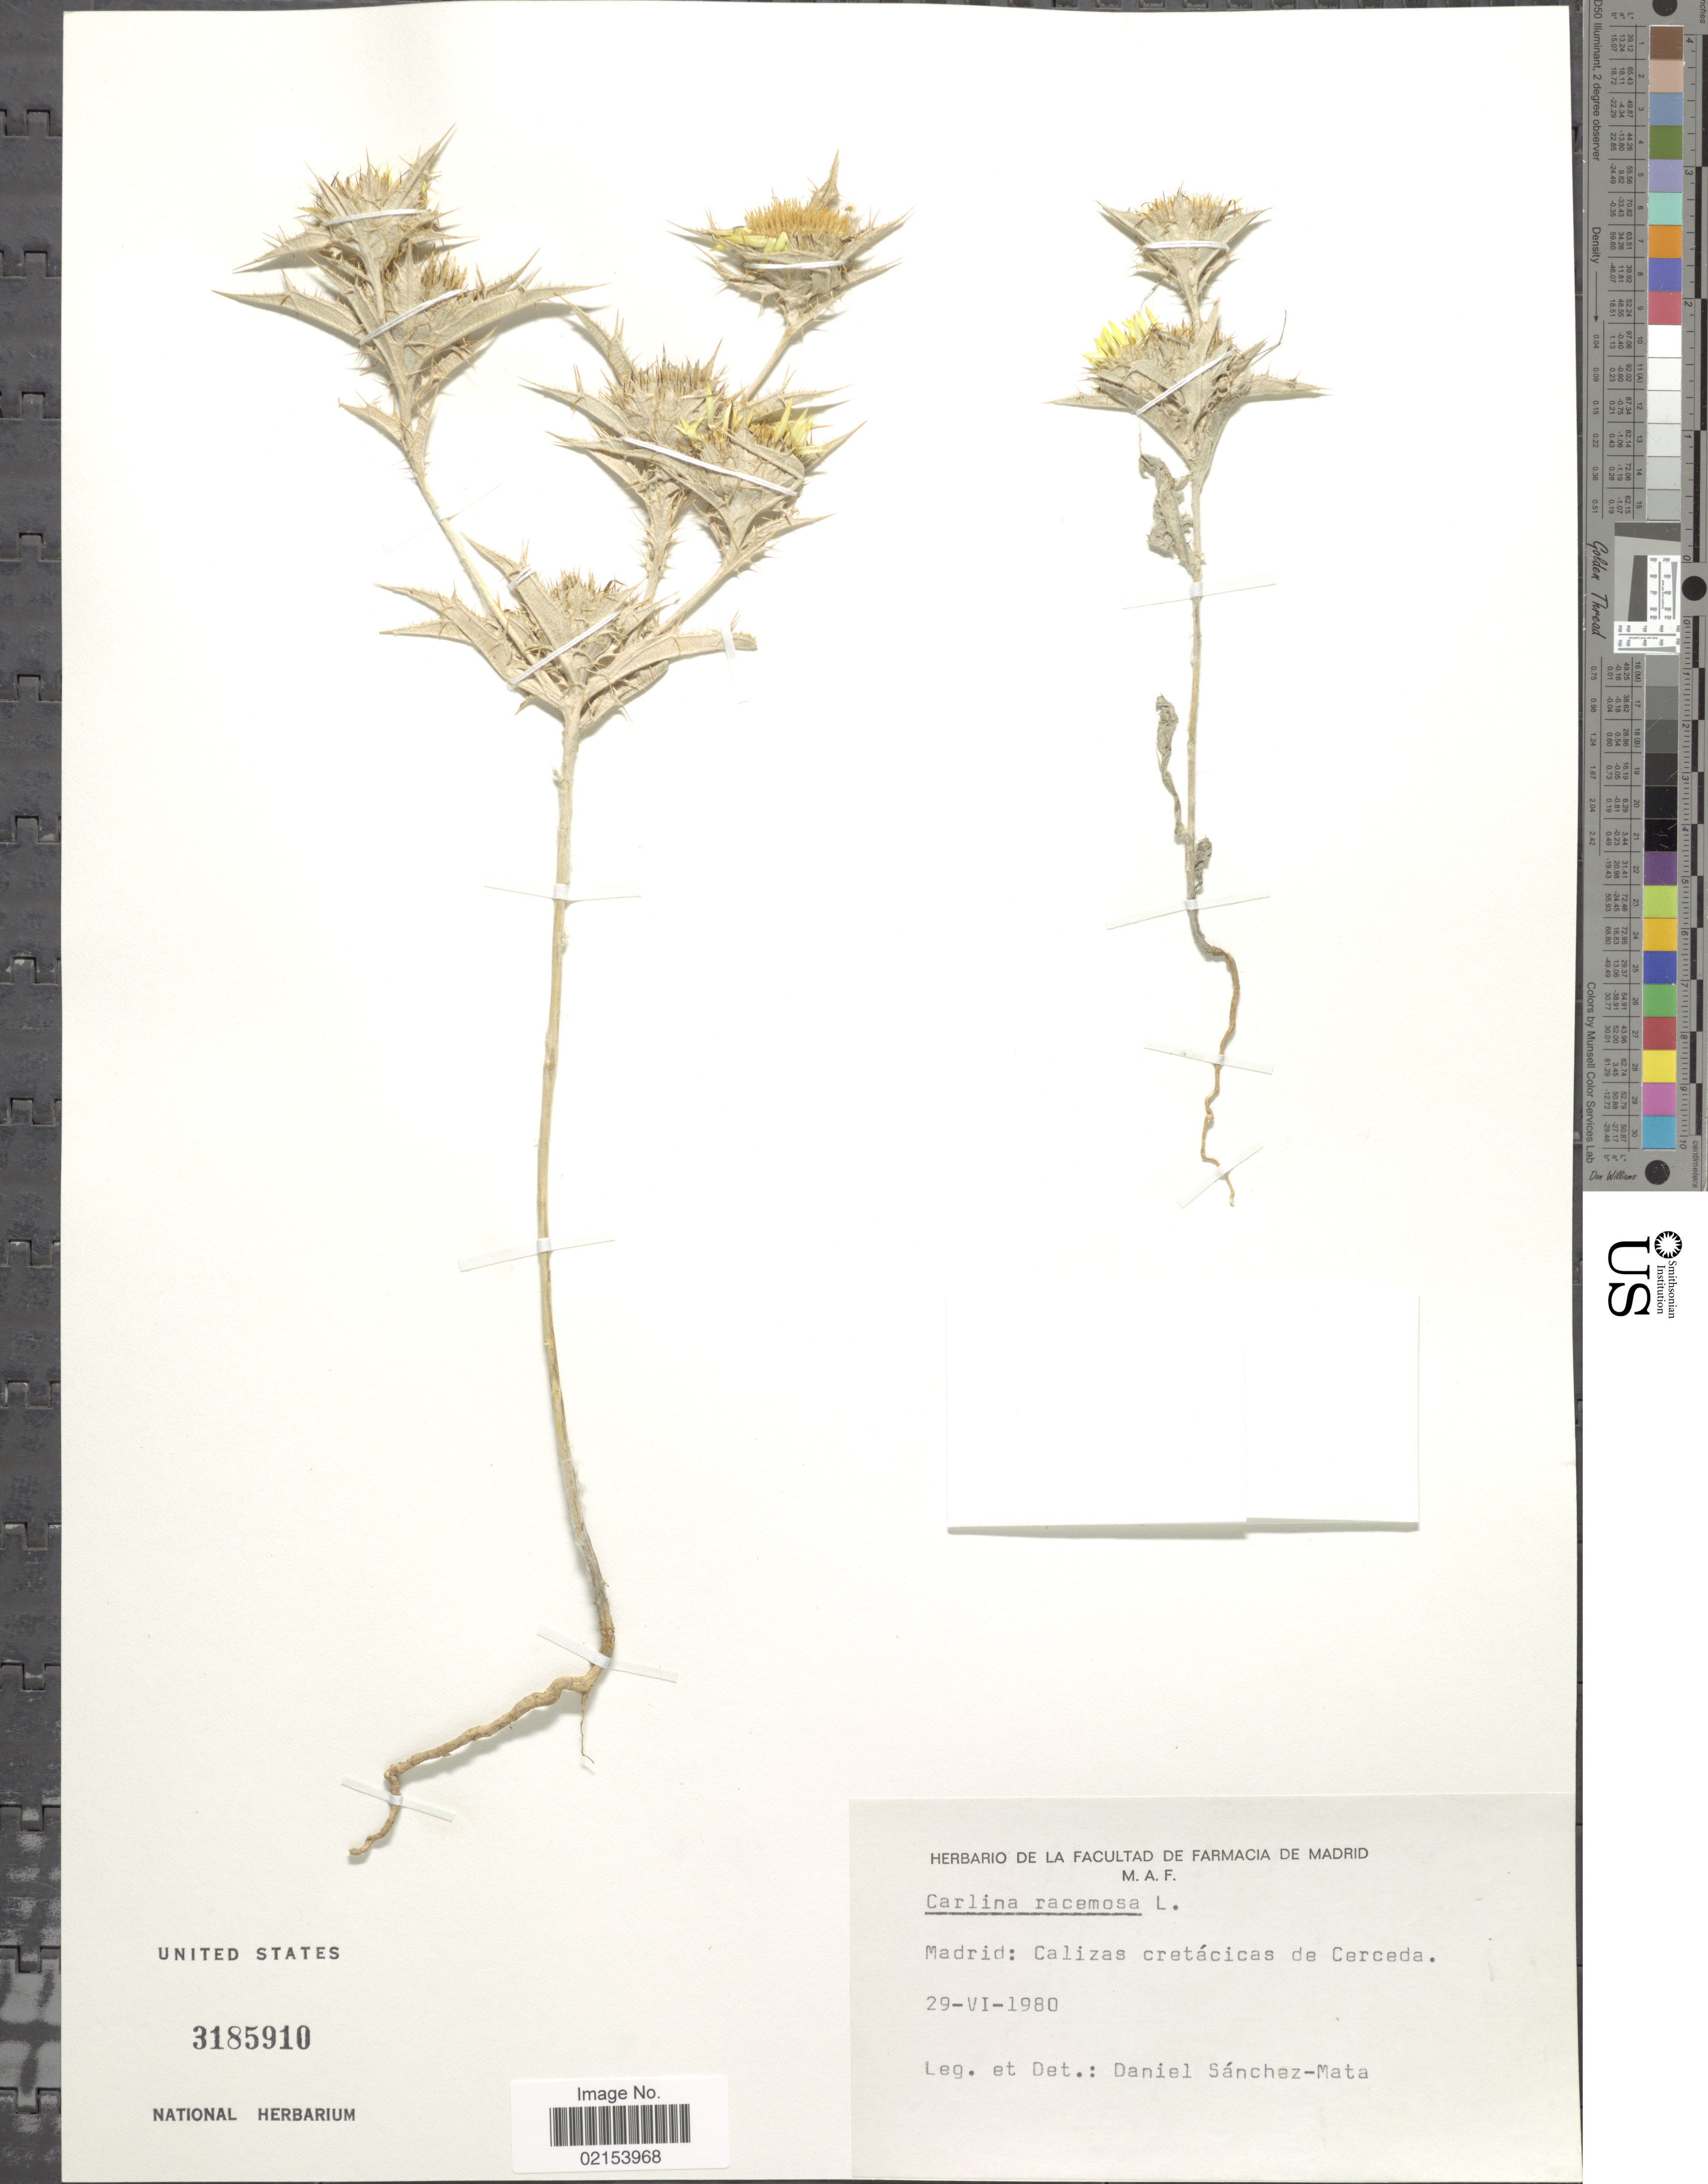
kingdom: Plantae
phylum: Tracheophyta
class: Magnoliopsida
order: Asterales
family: Asteraceae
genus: Carlina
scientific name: Carlina racemosa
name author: L.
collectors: D. P. Sánchez Mata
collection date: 1980-06-29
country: Spain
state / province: Madrid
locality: Calizas cretacicas de Cerceda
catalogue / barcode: US 3185910